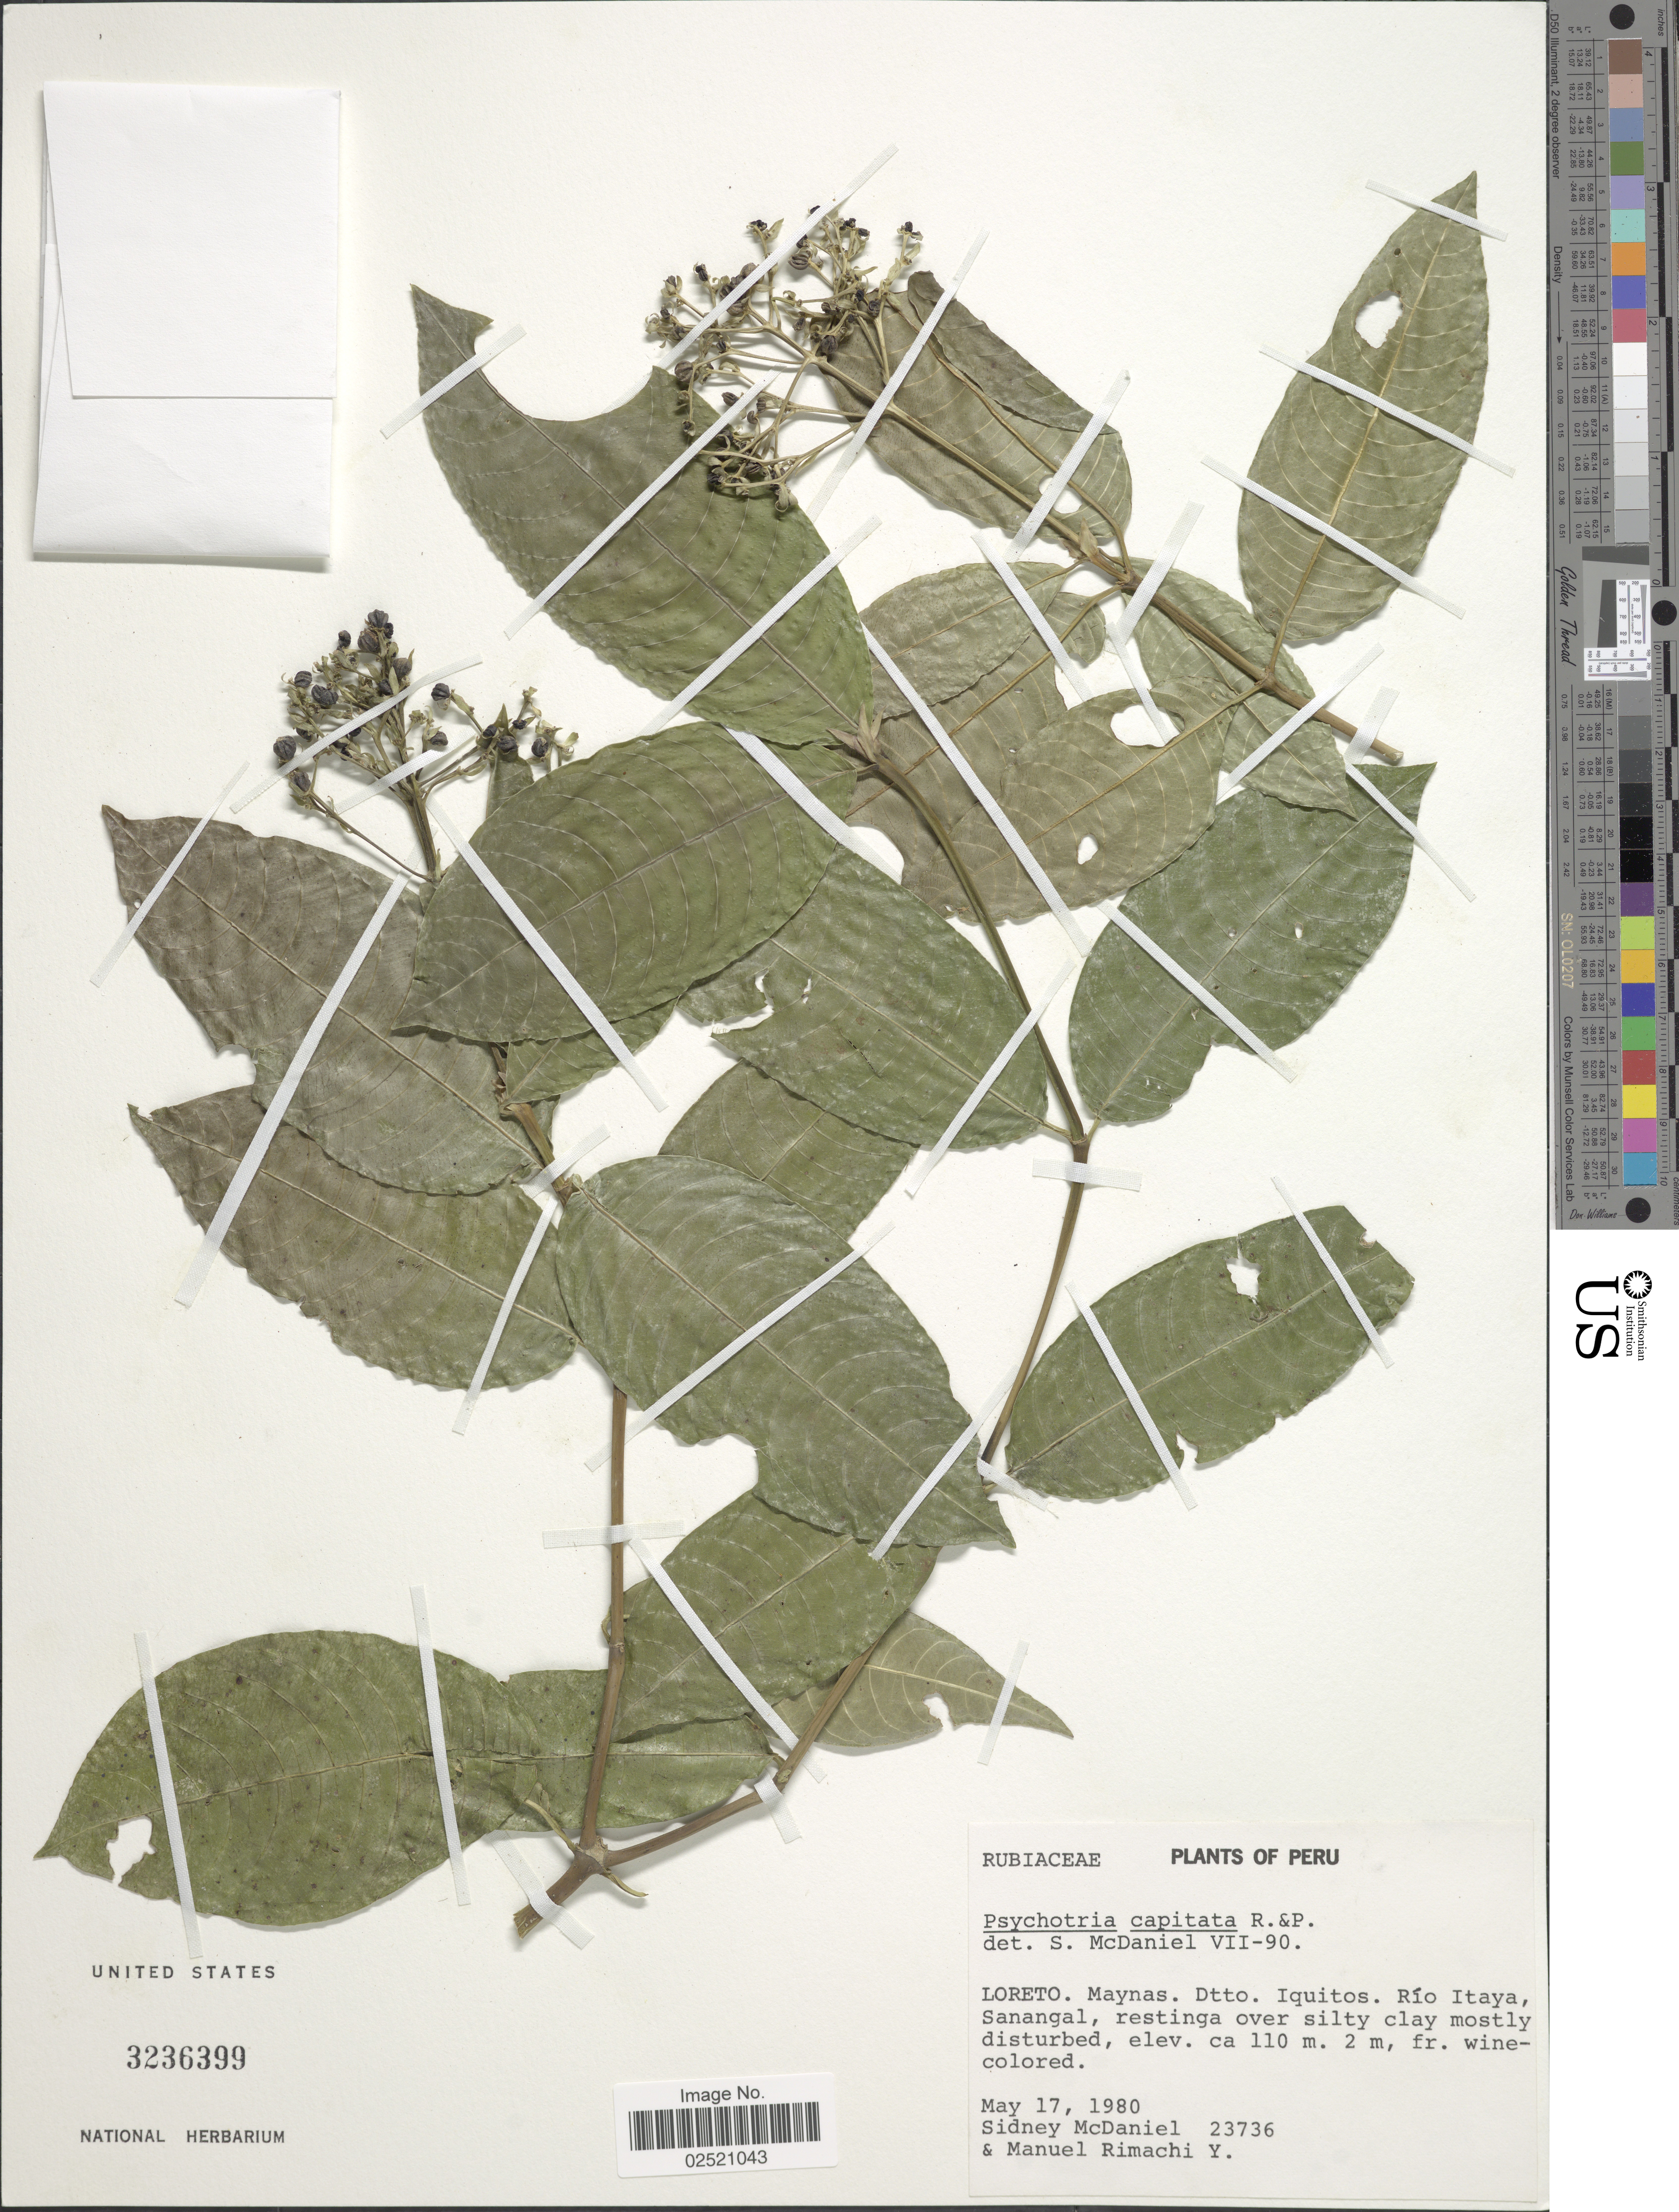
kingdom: Plantae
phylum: Tracheophyta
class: Magnoliopsida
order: Gentianales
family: Rubiaceae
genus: Psychotria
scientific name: Psychotria capitata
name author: Ruiz & Pav.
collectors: S. McDaniel & M. Rimachi Y.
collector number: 23736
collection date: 1980-05-17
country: Peru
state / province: Loreto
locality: Maynas, Dtto. Iquitos, Rio Itaya, Sanangal, restinga over silty clay mostly disturbed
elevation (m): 110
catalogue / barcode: US 3236399